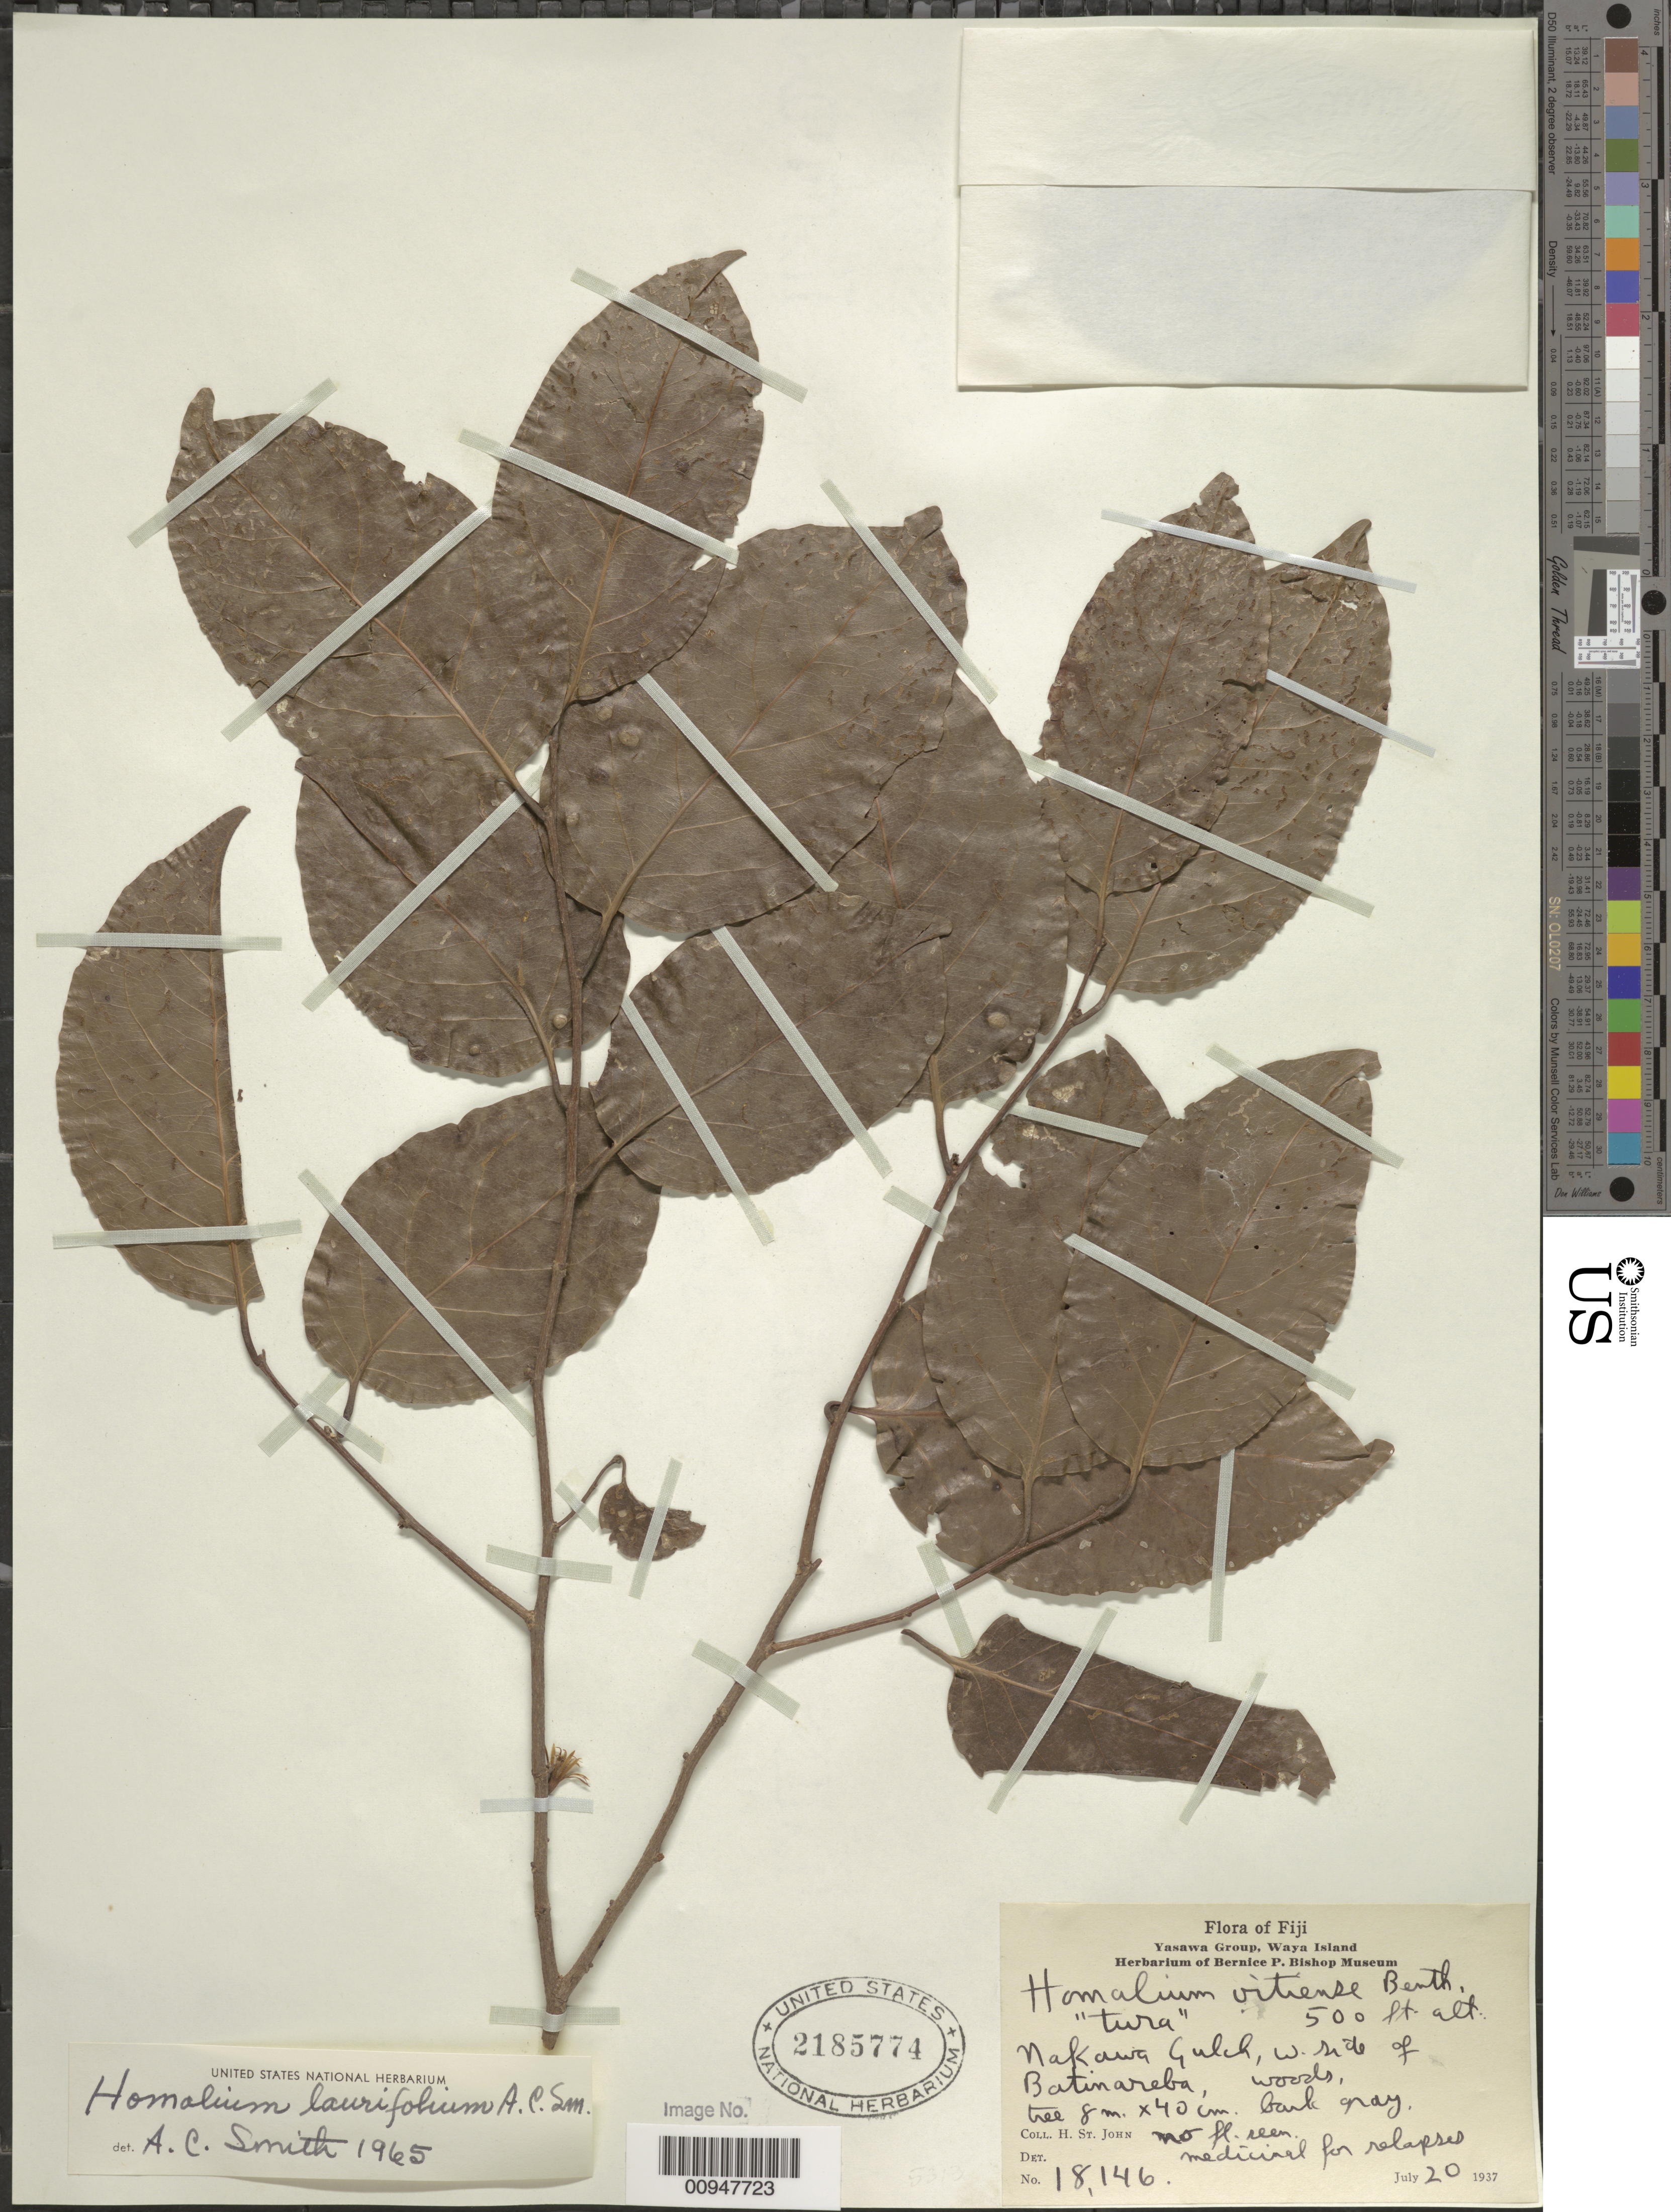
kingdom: Plantae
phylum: Tracheophyta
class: Magnoliopsida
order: Malpighiales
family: Salicaceae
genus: Homalium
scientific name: Homalium laurifolium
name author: A.C. Sm.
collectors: H. St. John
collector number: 18146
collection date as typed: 20 Jul 1937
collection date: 1937-07-20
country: Fiji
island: Waya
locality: Nakawa Gulch, w. side of Batinareba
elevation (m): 152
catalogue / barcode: US 2185774